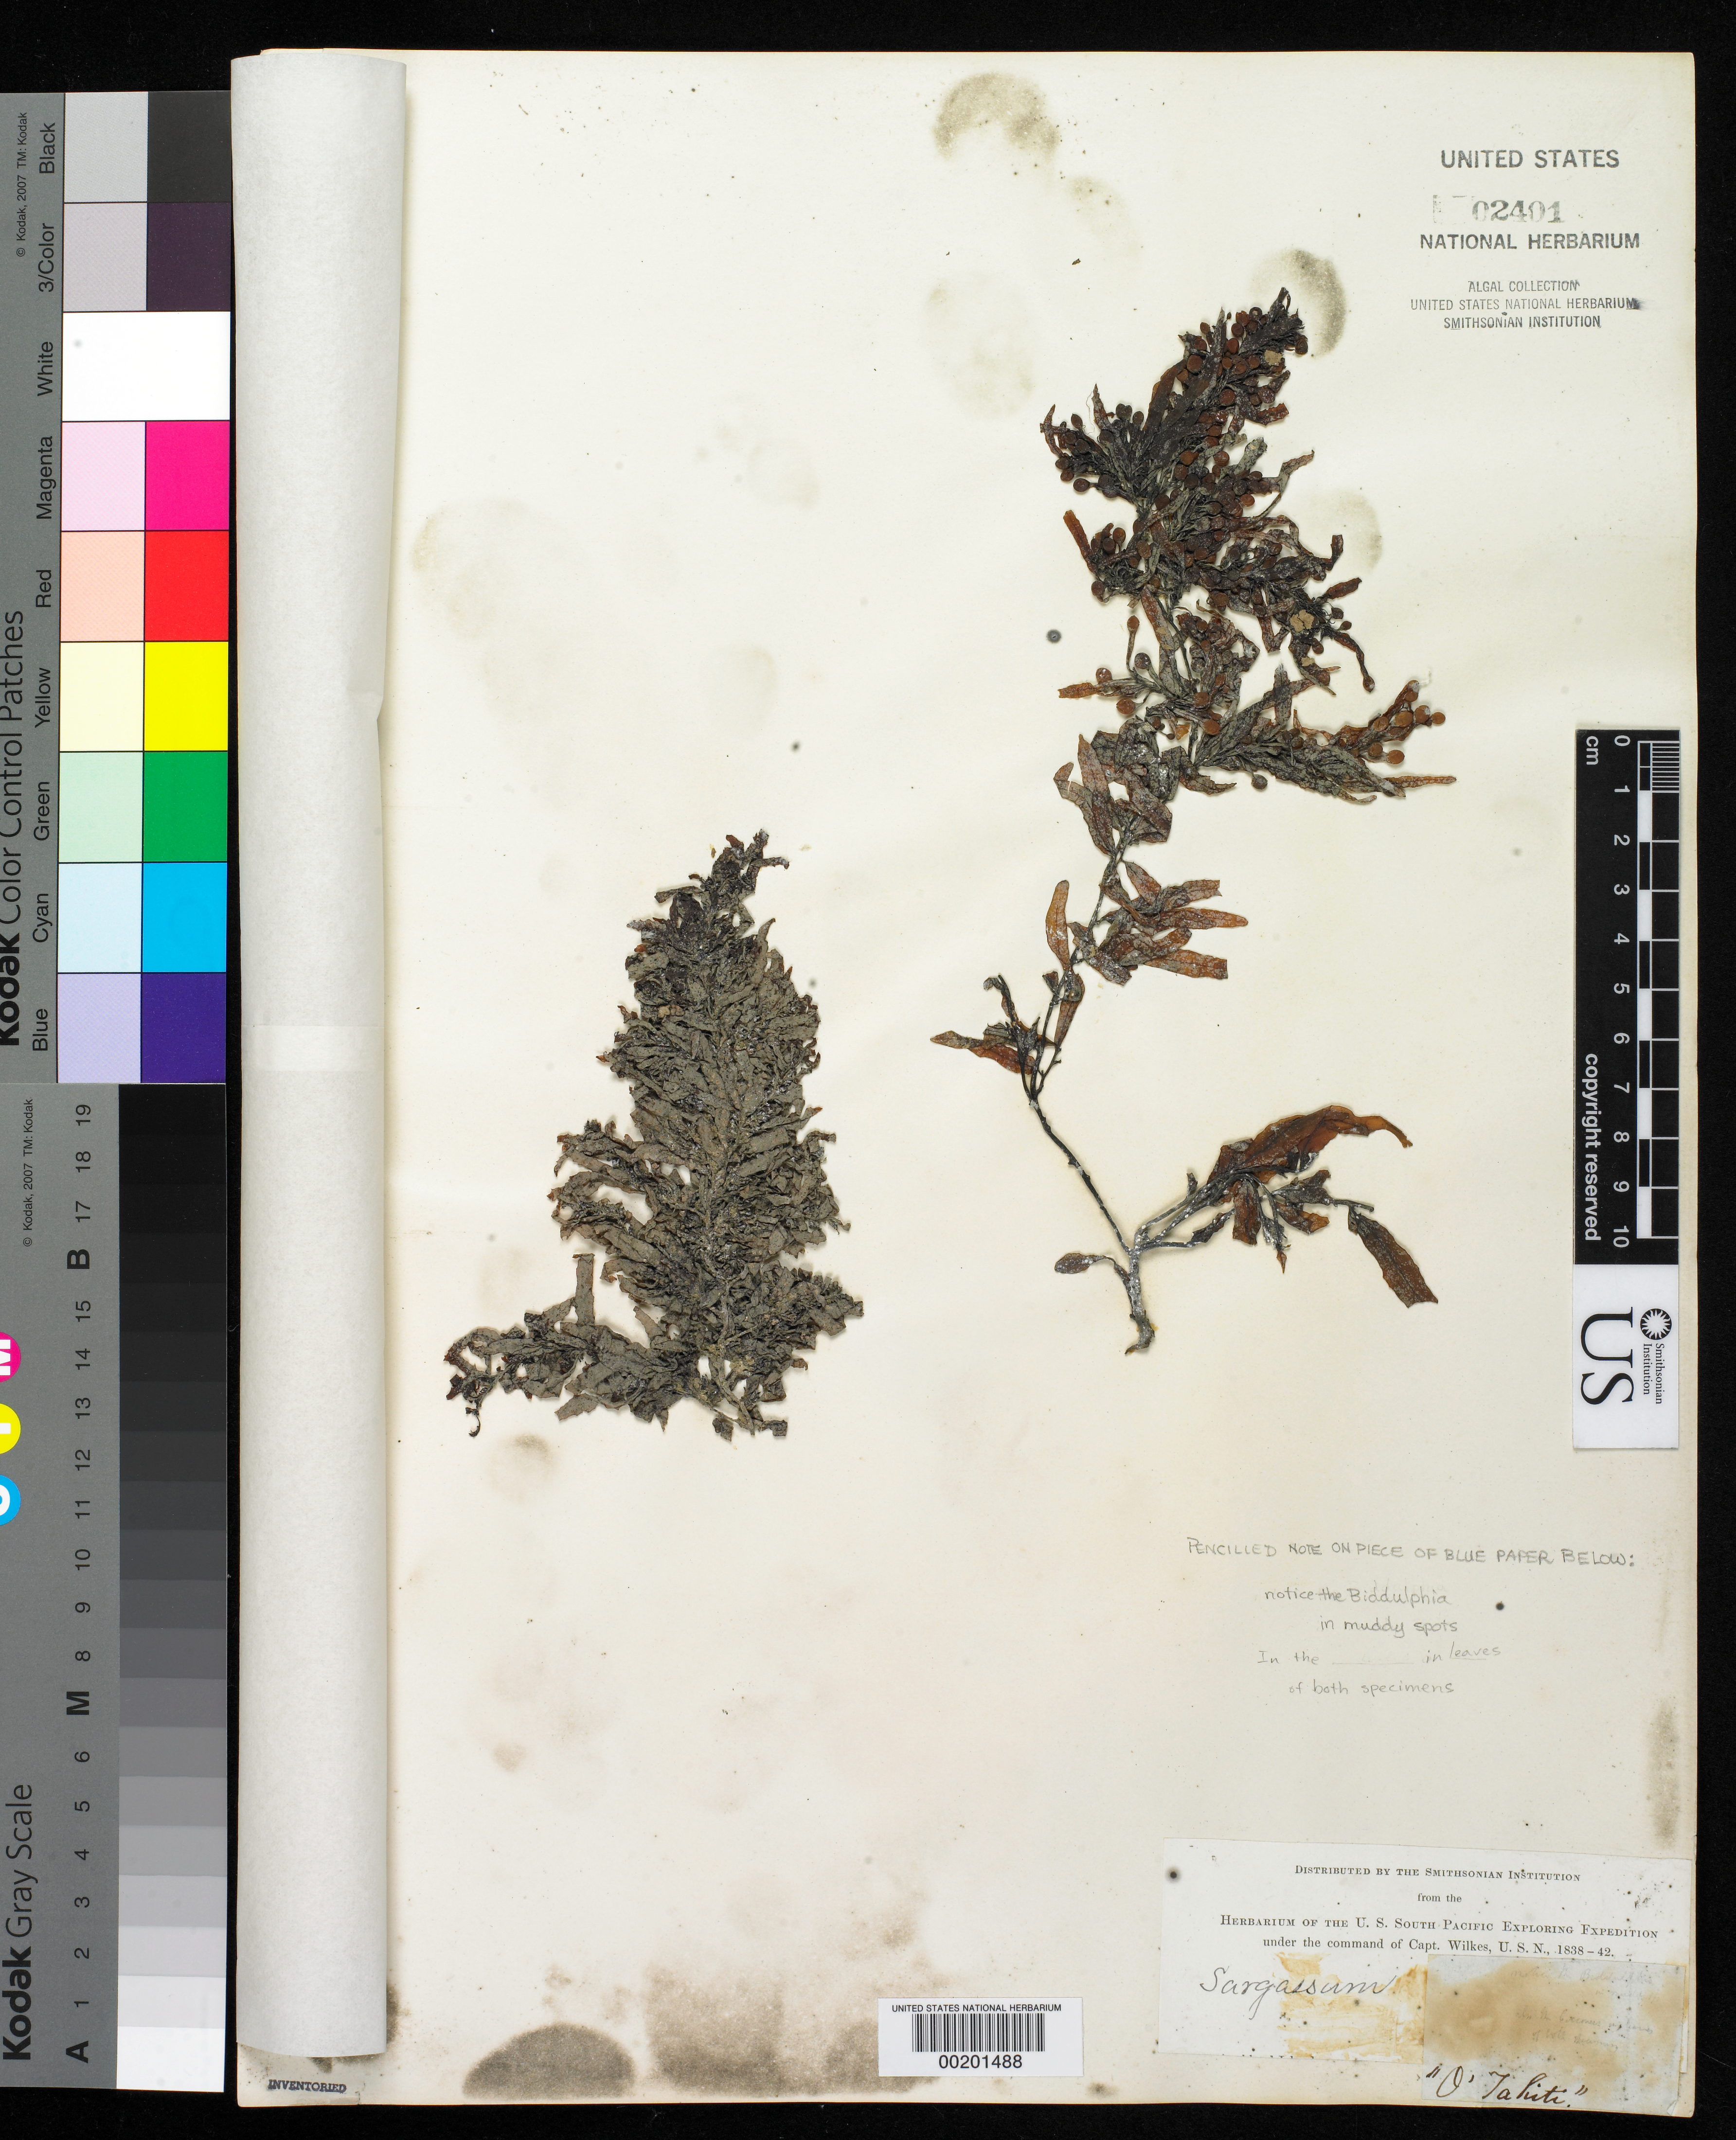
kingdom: Chromista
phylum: Ochrophyta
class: Phaeophyceae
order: Fucales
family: Sargassaceae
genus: Sargassum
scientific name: Sargassum sp.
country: French Polynesia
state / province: Îles du Vent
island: Tahiti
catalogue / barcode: US 2401